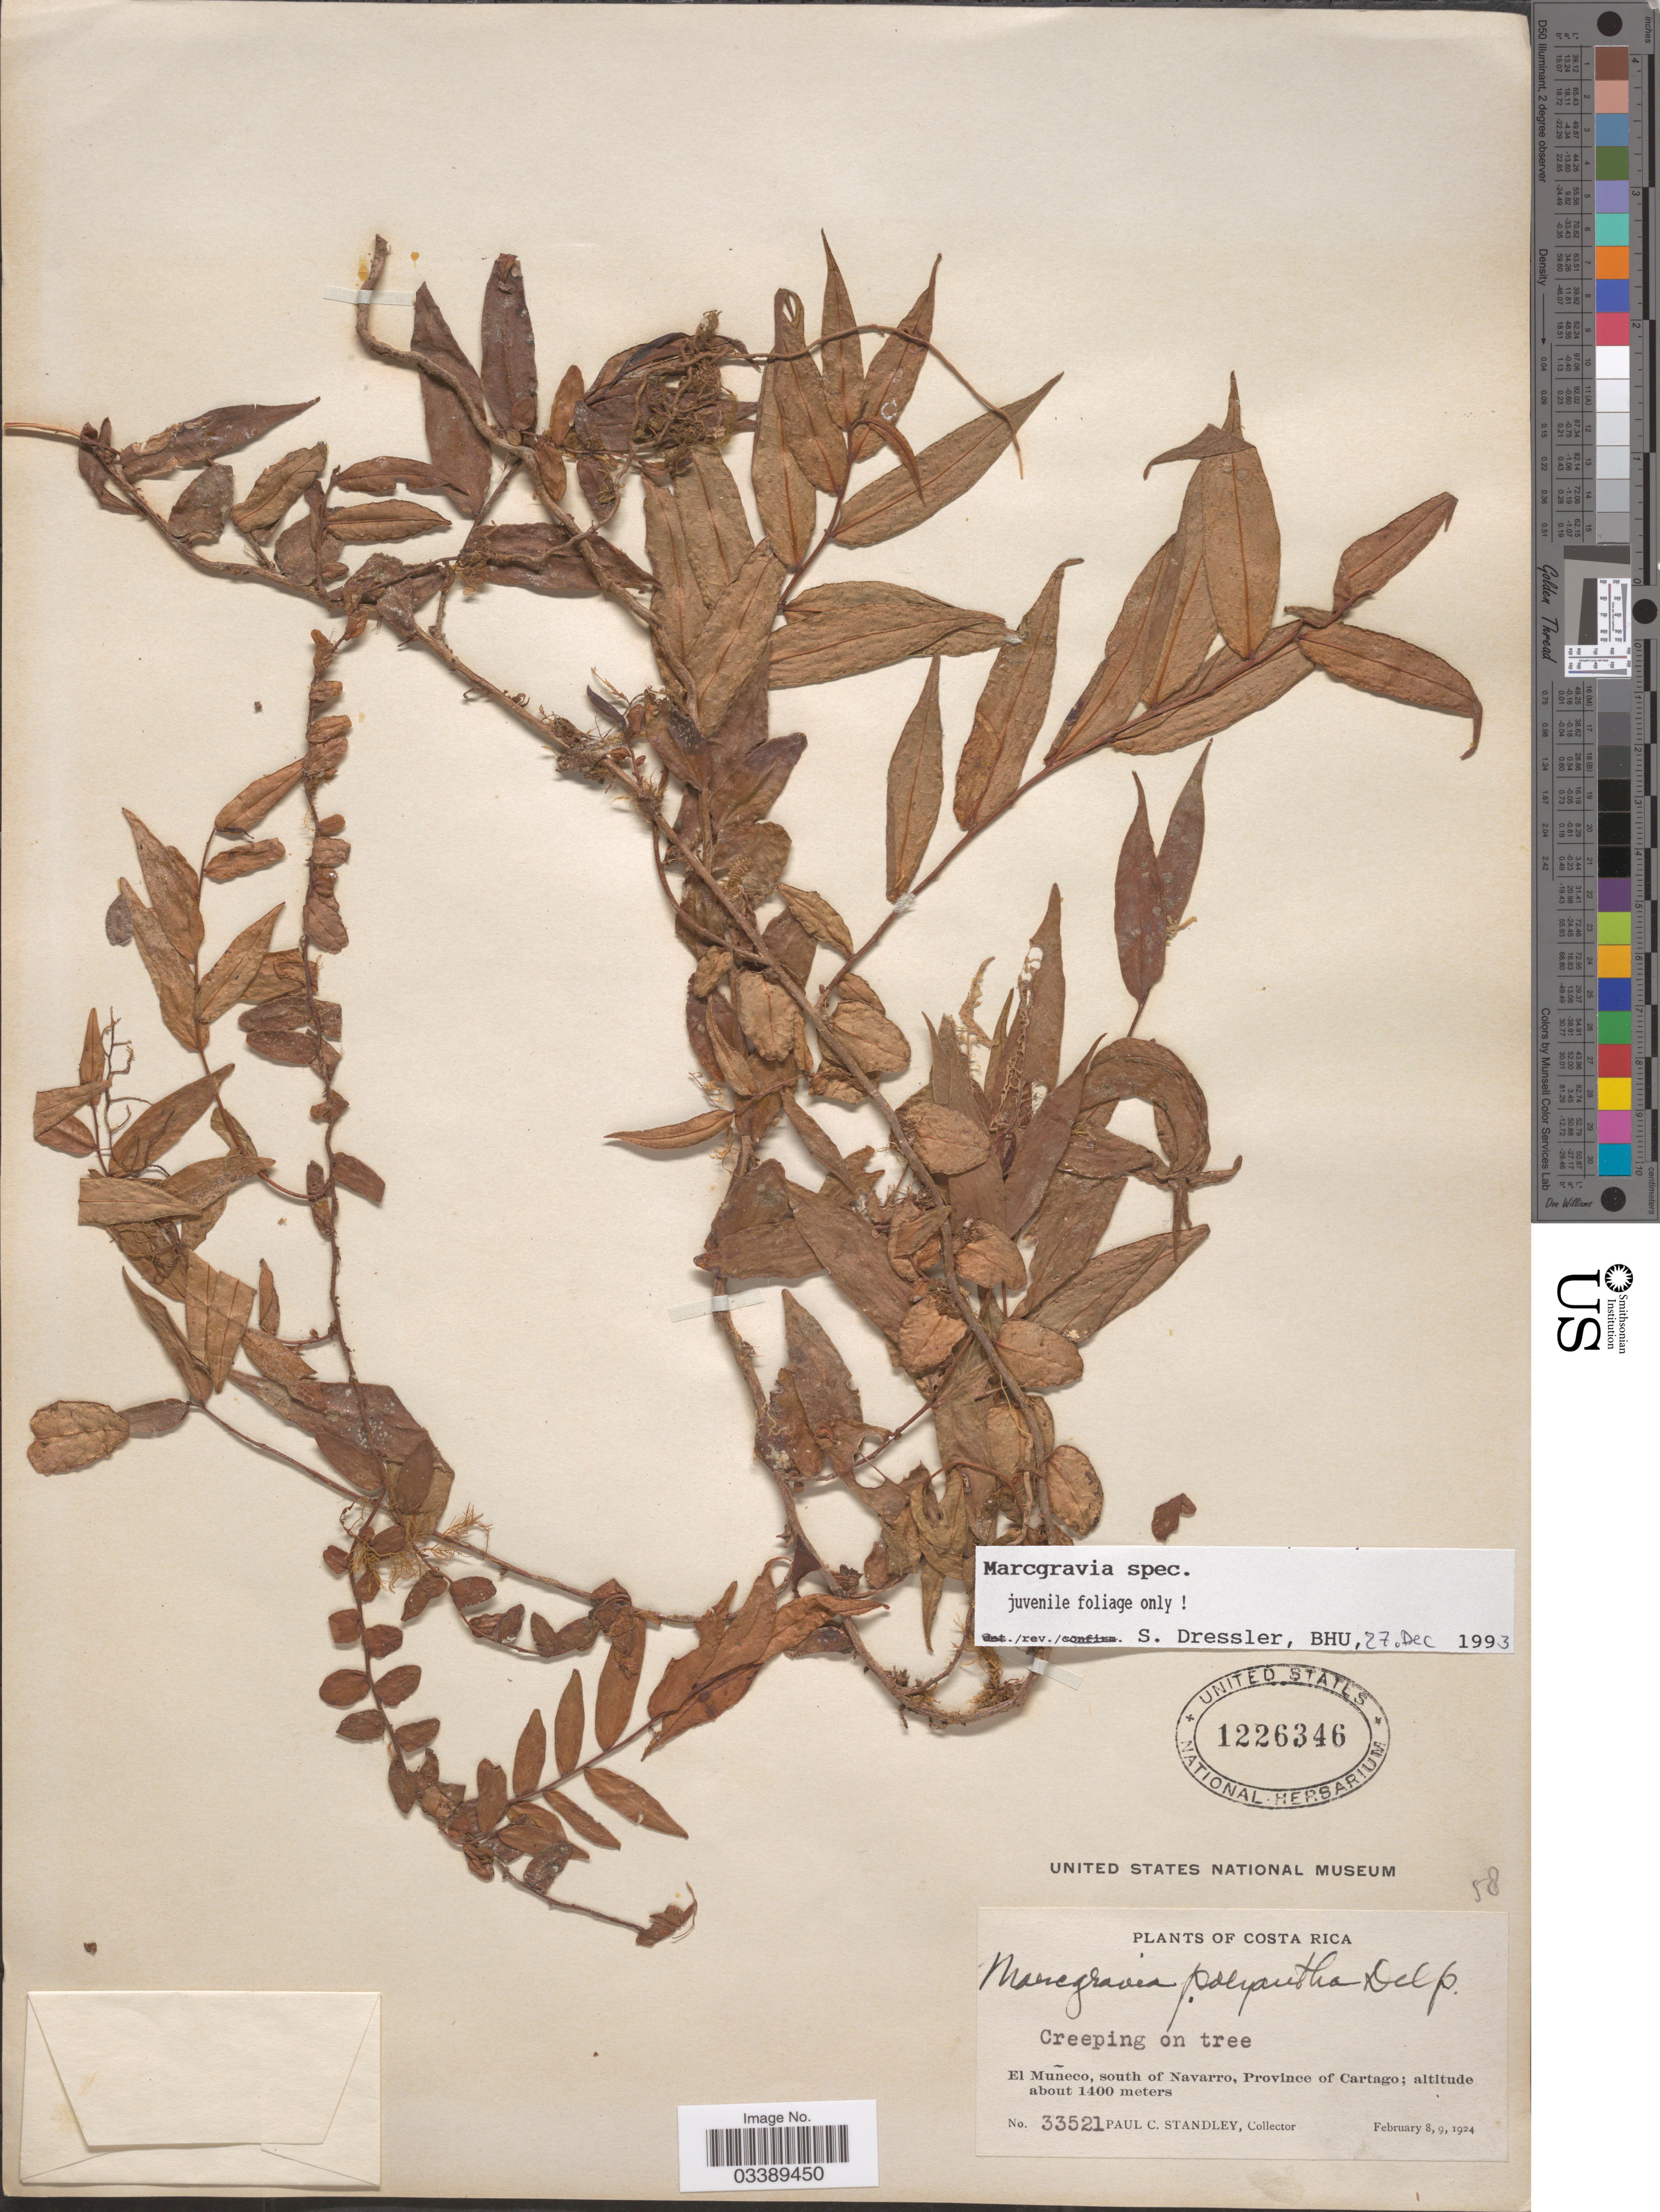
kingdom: Plantae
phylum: Tracheophyta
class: Magnoliopsida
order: Ericales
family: Marcgraviaceae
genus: Marcgravia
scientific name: Marcgravia sp.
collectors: P. C. Standley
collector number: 33521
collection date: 1924-02-08/1924-02-09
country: Costa Rica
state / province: Cartago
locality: El Muñeco, south of Navarro.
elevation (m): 1400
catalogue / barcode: US 1226346